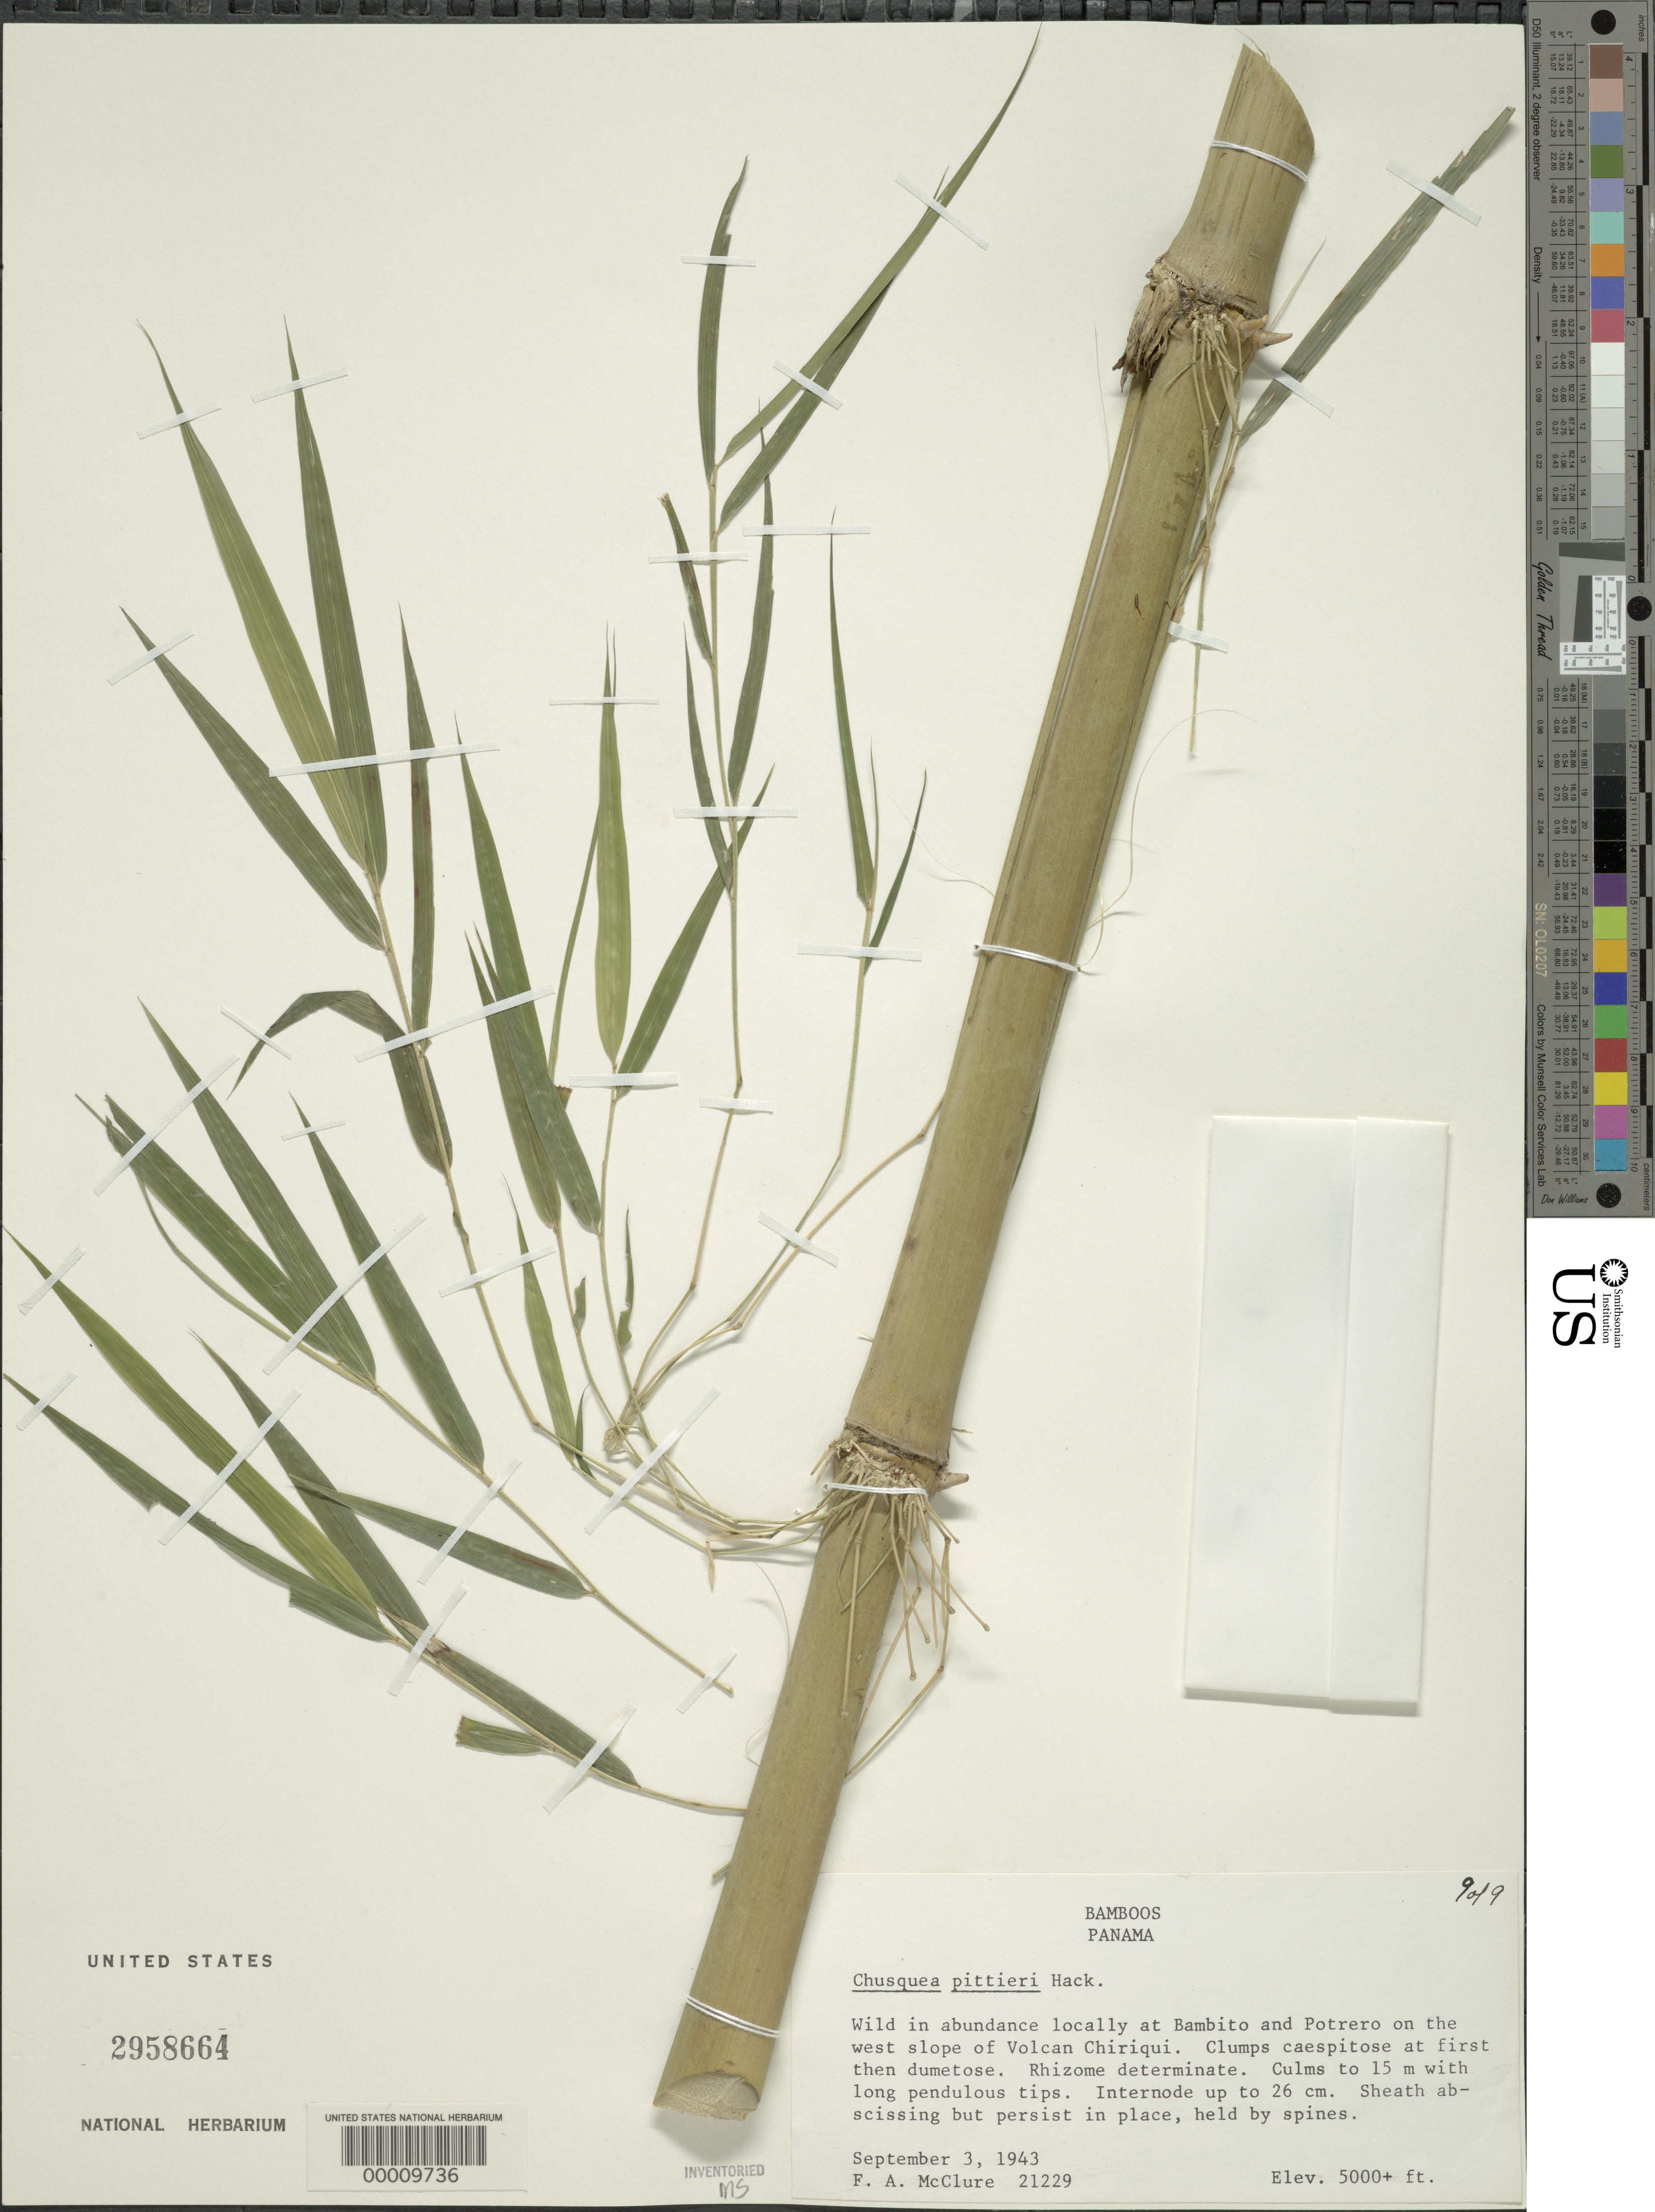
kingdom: Plantae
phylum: Tracheophyta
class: Liliopsida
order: Poales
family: Poaceae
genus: Chusquea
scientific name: Chusquea pittieri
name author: Hack.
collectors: F. A. McClure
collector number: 21229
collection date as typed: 03 Sep 1943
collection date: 1943-09-03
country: Panama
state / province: Chiriquí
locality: Bambito, Potrero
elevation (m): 1524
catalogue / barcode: US 2958664